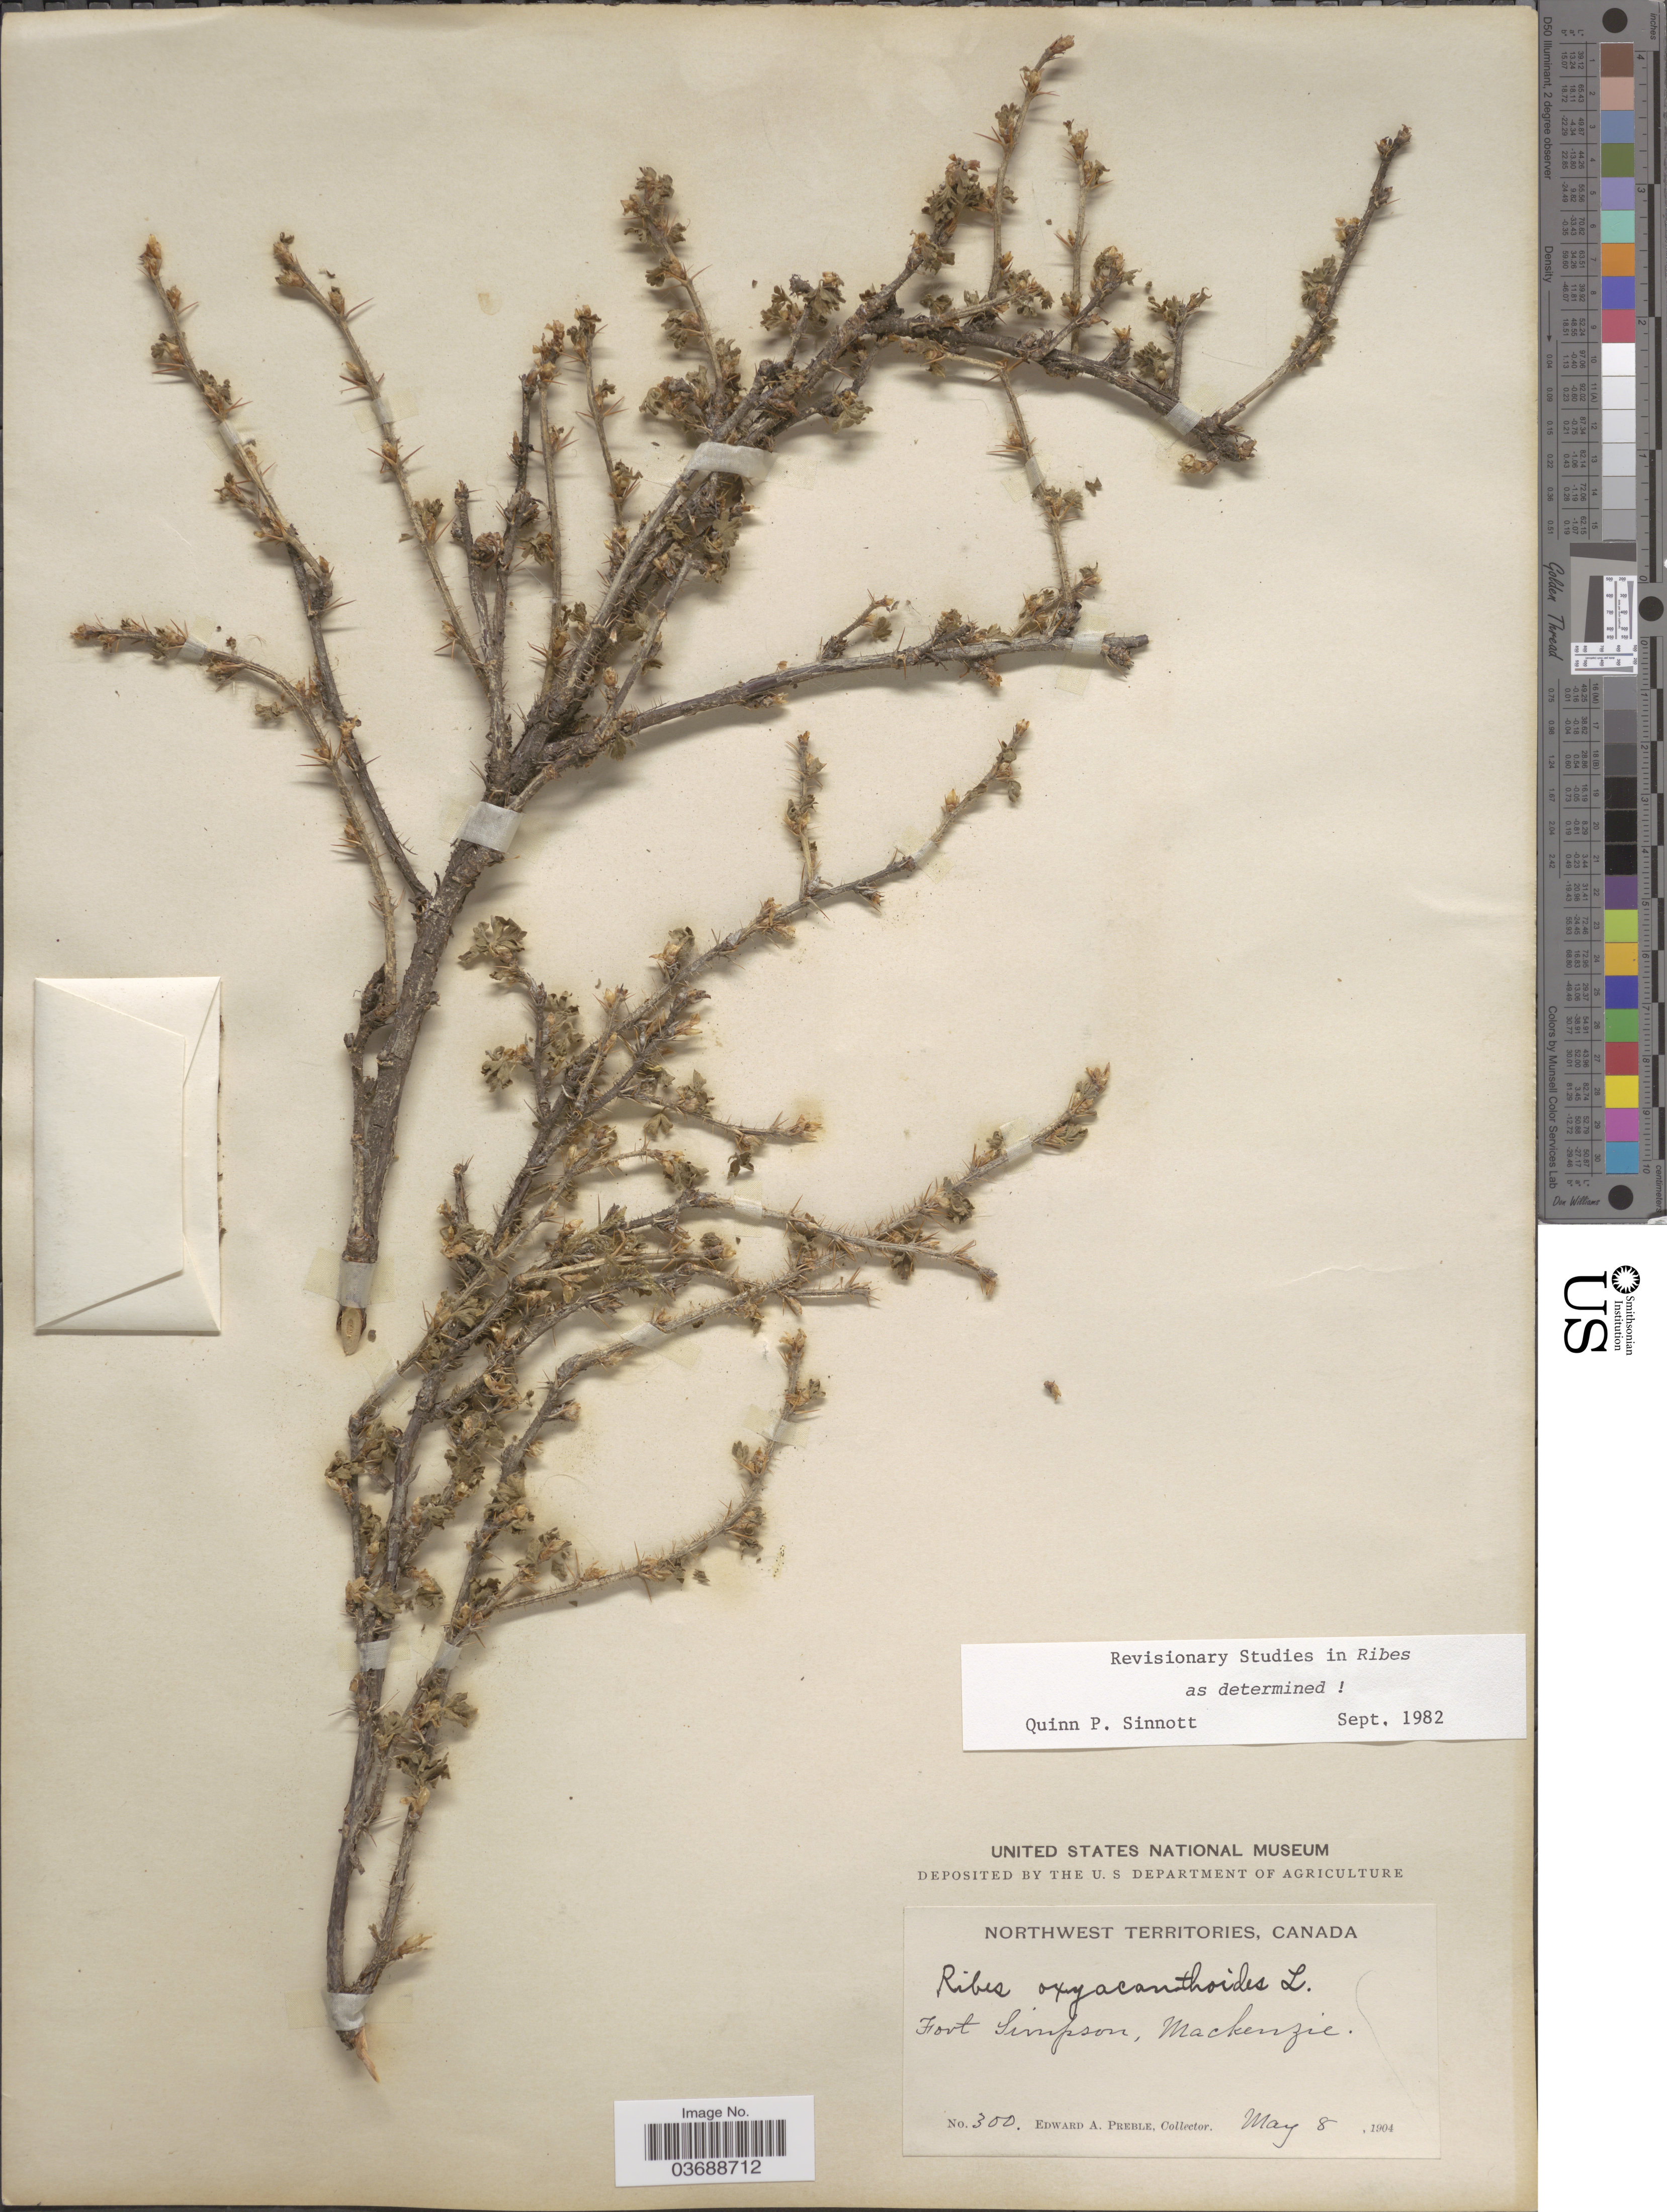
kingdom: Plantae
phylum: Tracheophyta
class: Magnoliopsida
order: Saxifragales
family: Grossulariaceae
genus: Ribes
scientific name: Ribes oxyacanthoides var. oxyacanthoides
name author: L.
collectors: E. Preble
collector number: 300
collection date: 1904-05-08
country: Canada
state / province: Northwest Territories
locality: Fort Simpson, Mackenzie.